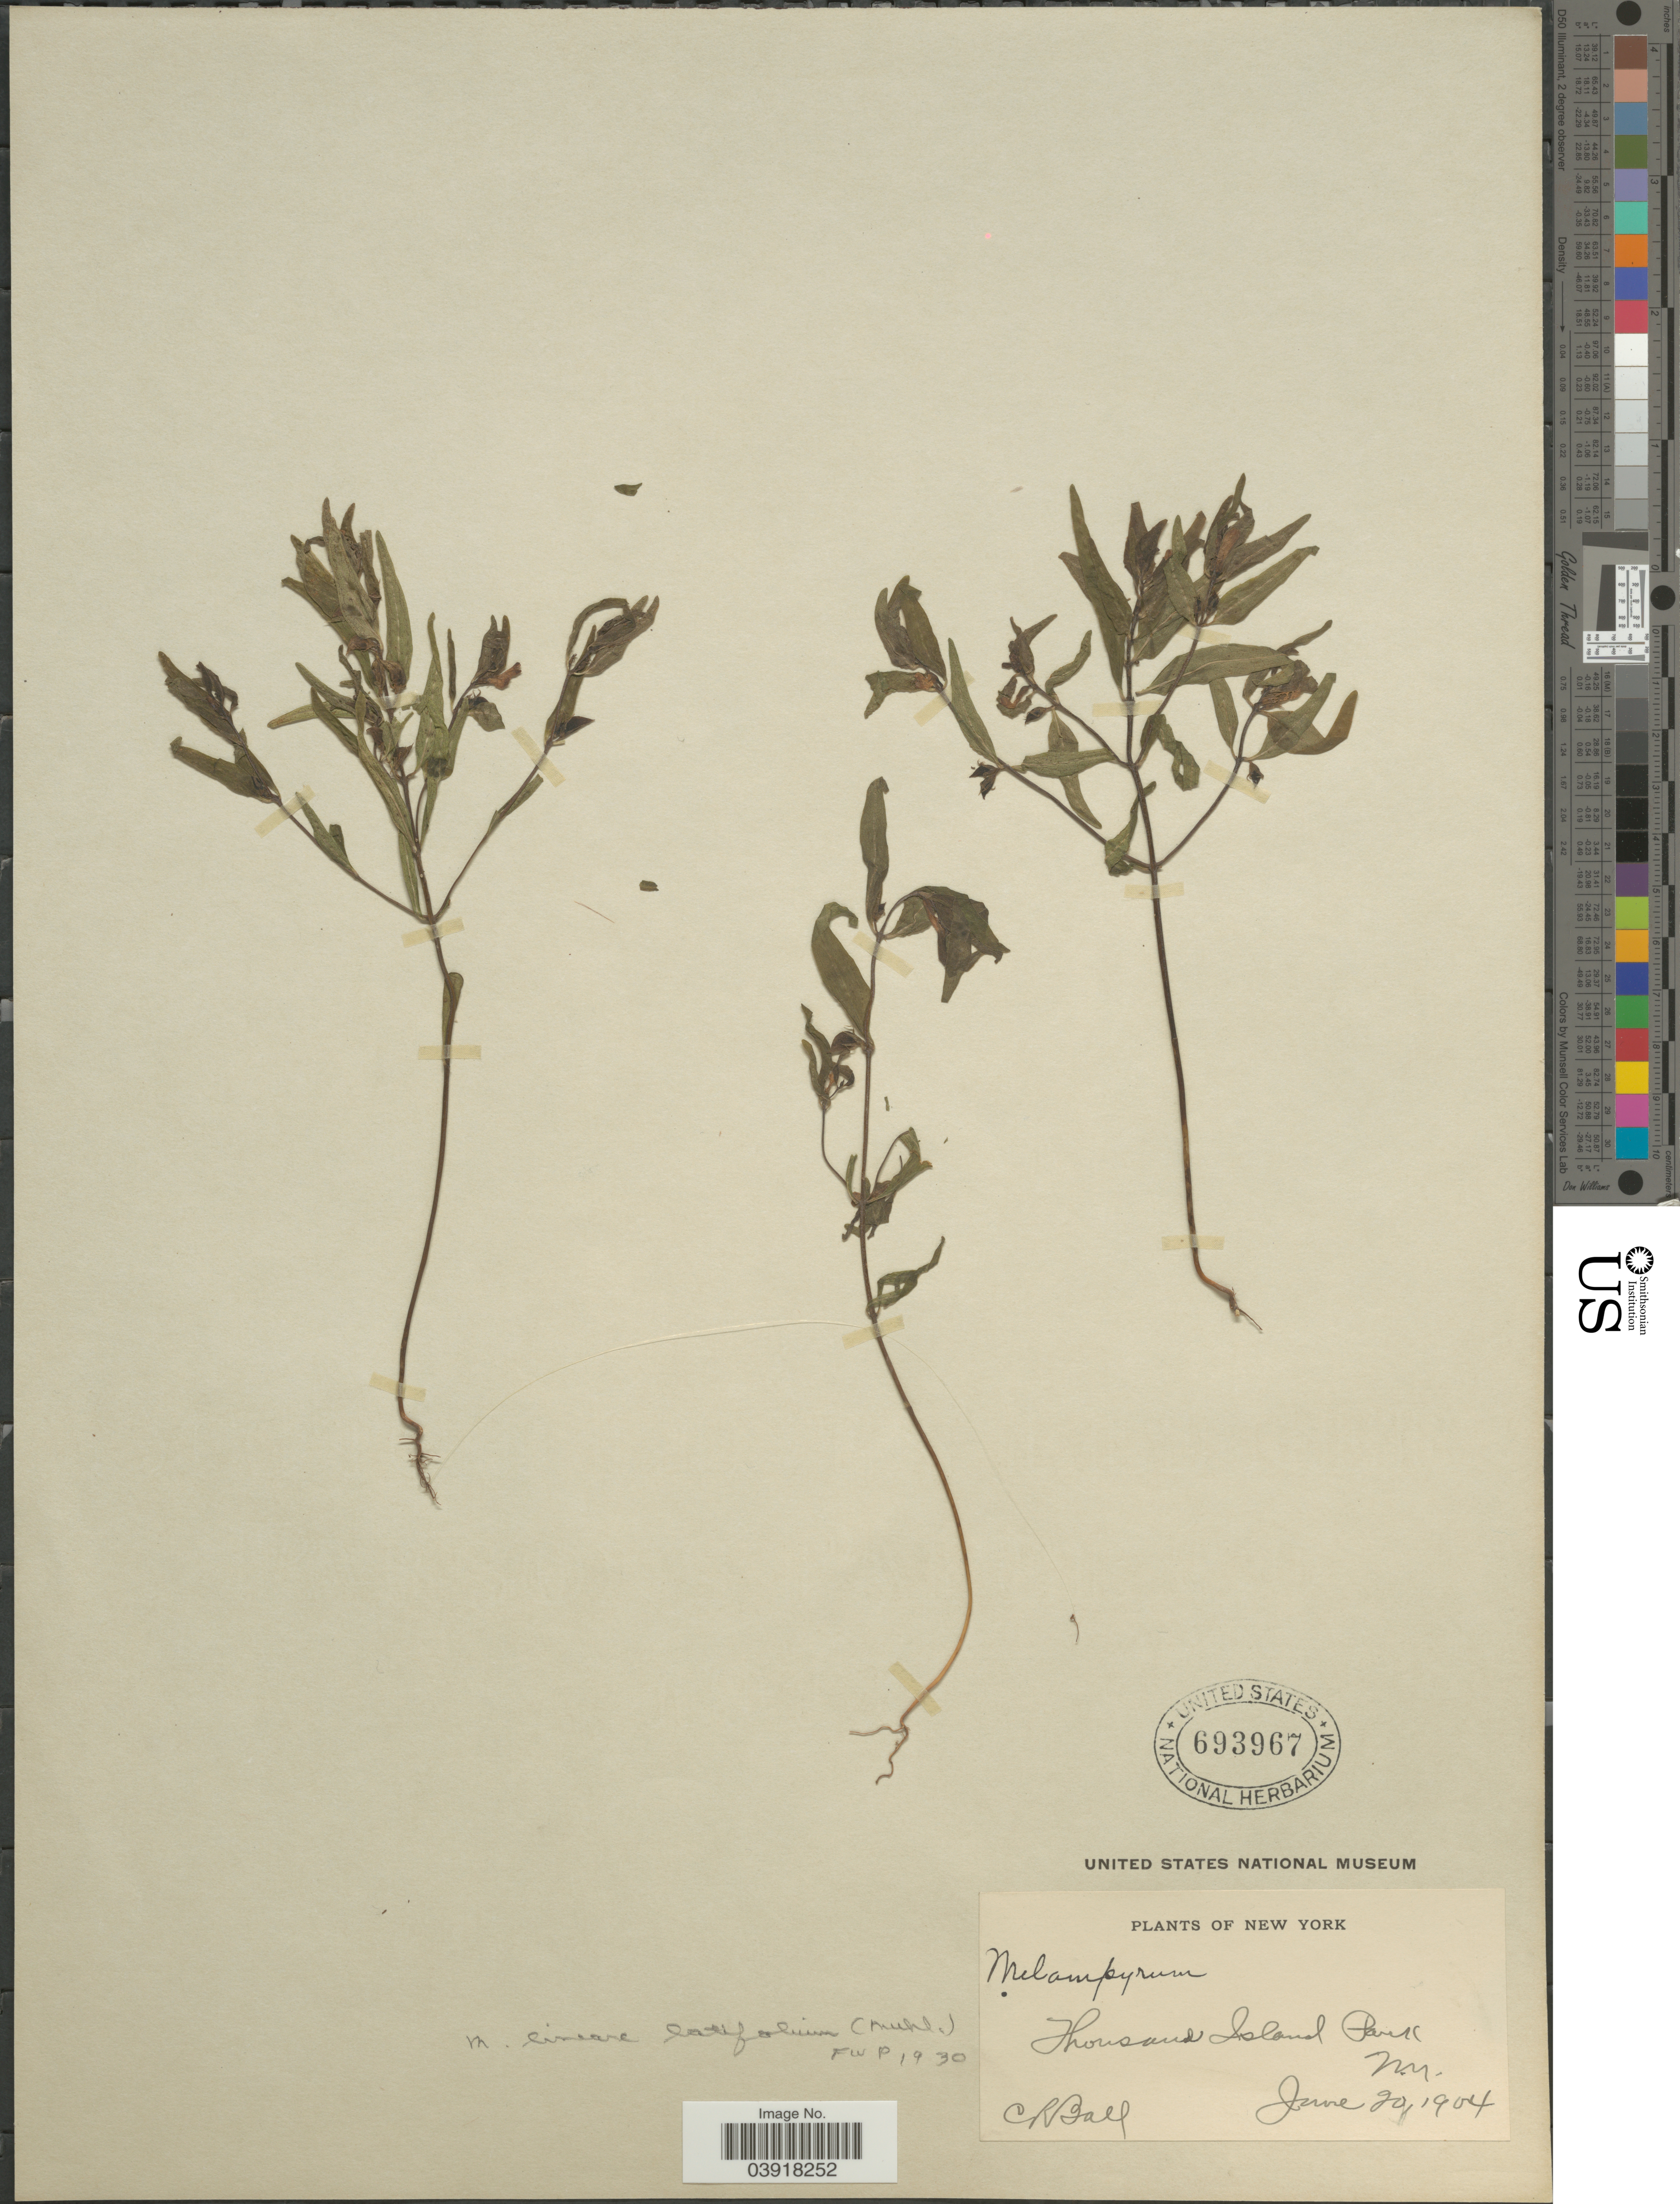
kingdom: Plantae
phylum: Tracheophyta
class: Magnoliopsida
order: Lamiales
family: Orobanchaceae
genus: Melampyrum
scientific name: Melampyrum lineare var. latifolium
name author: (Muhl.) P. Beauv.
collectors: C. R. Ball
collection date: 1904-06-20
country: United States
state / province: New York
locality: Thousand Island Park.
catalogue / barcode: US 693967